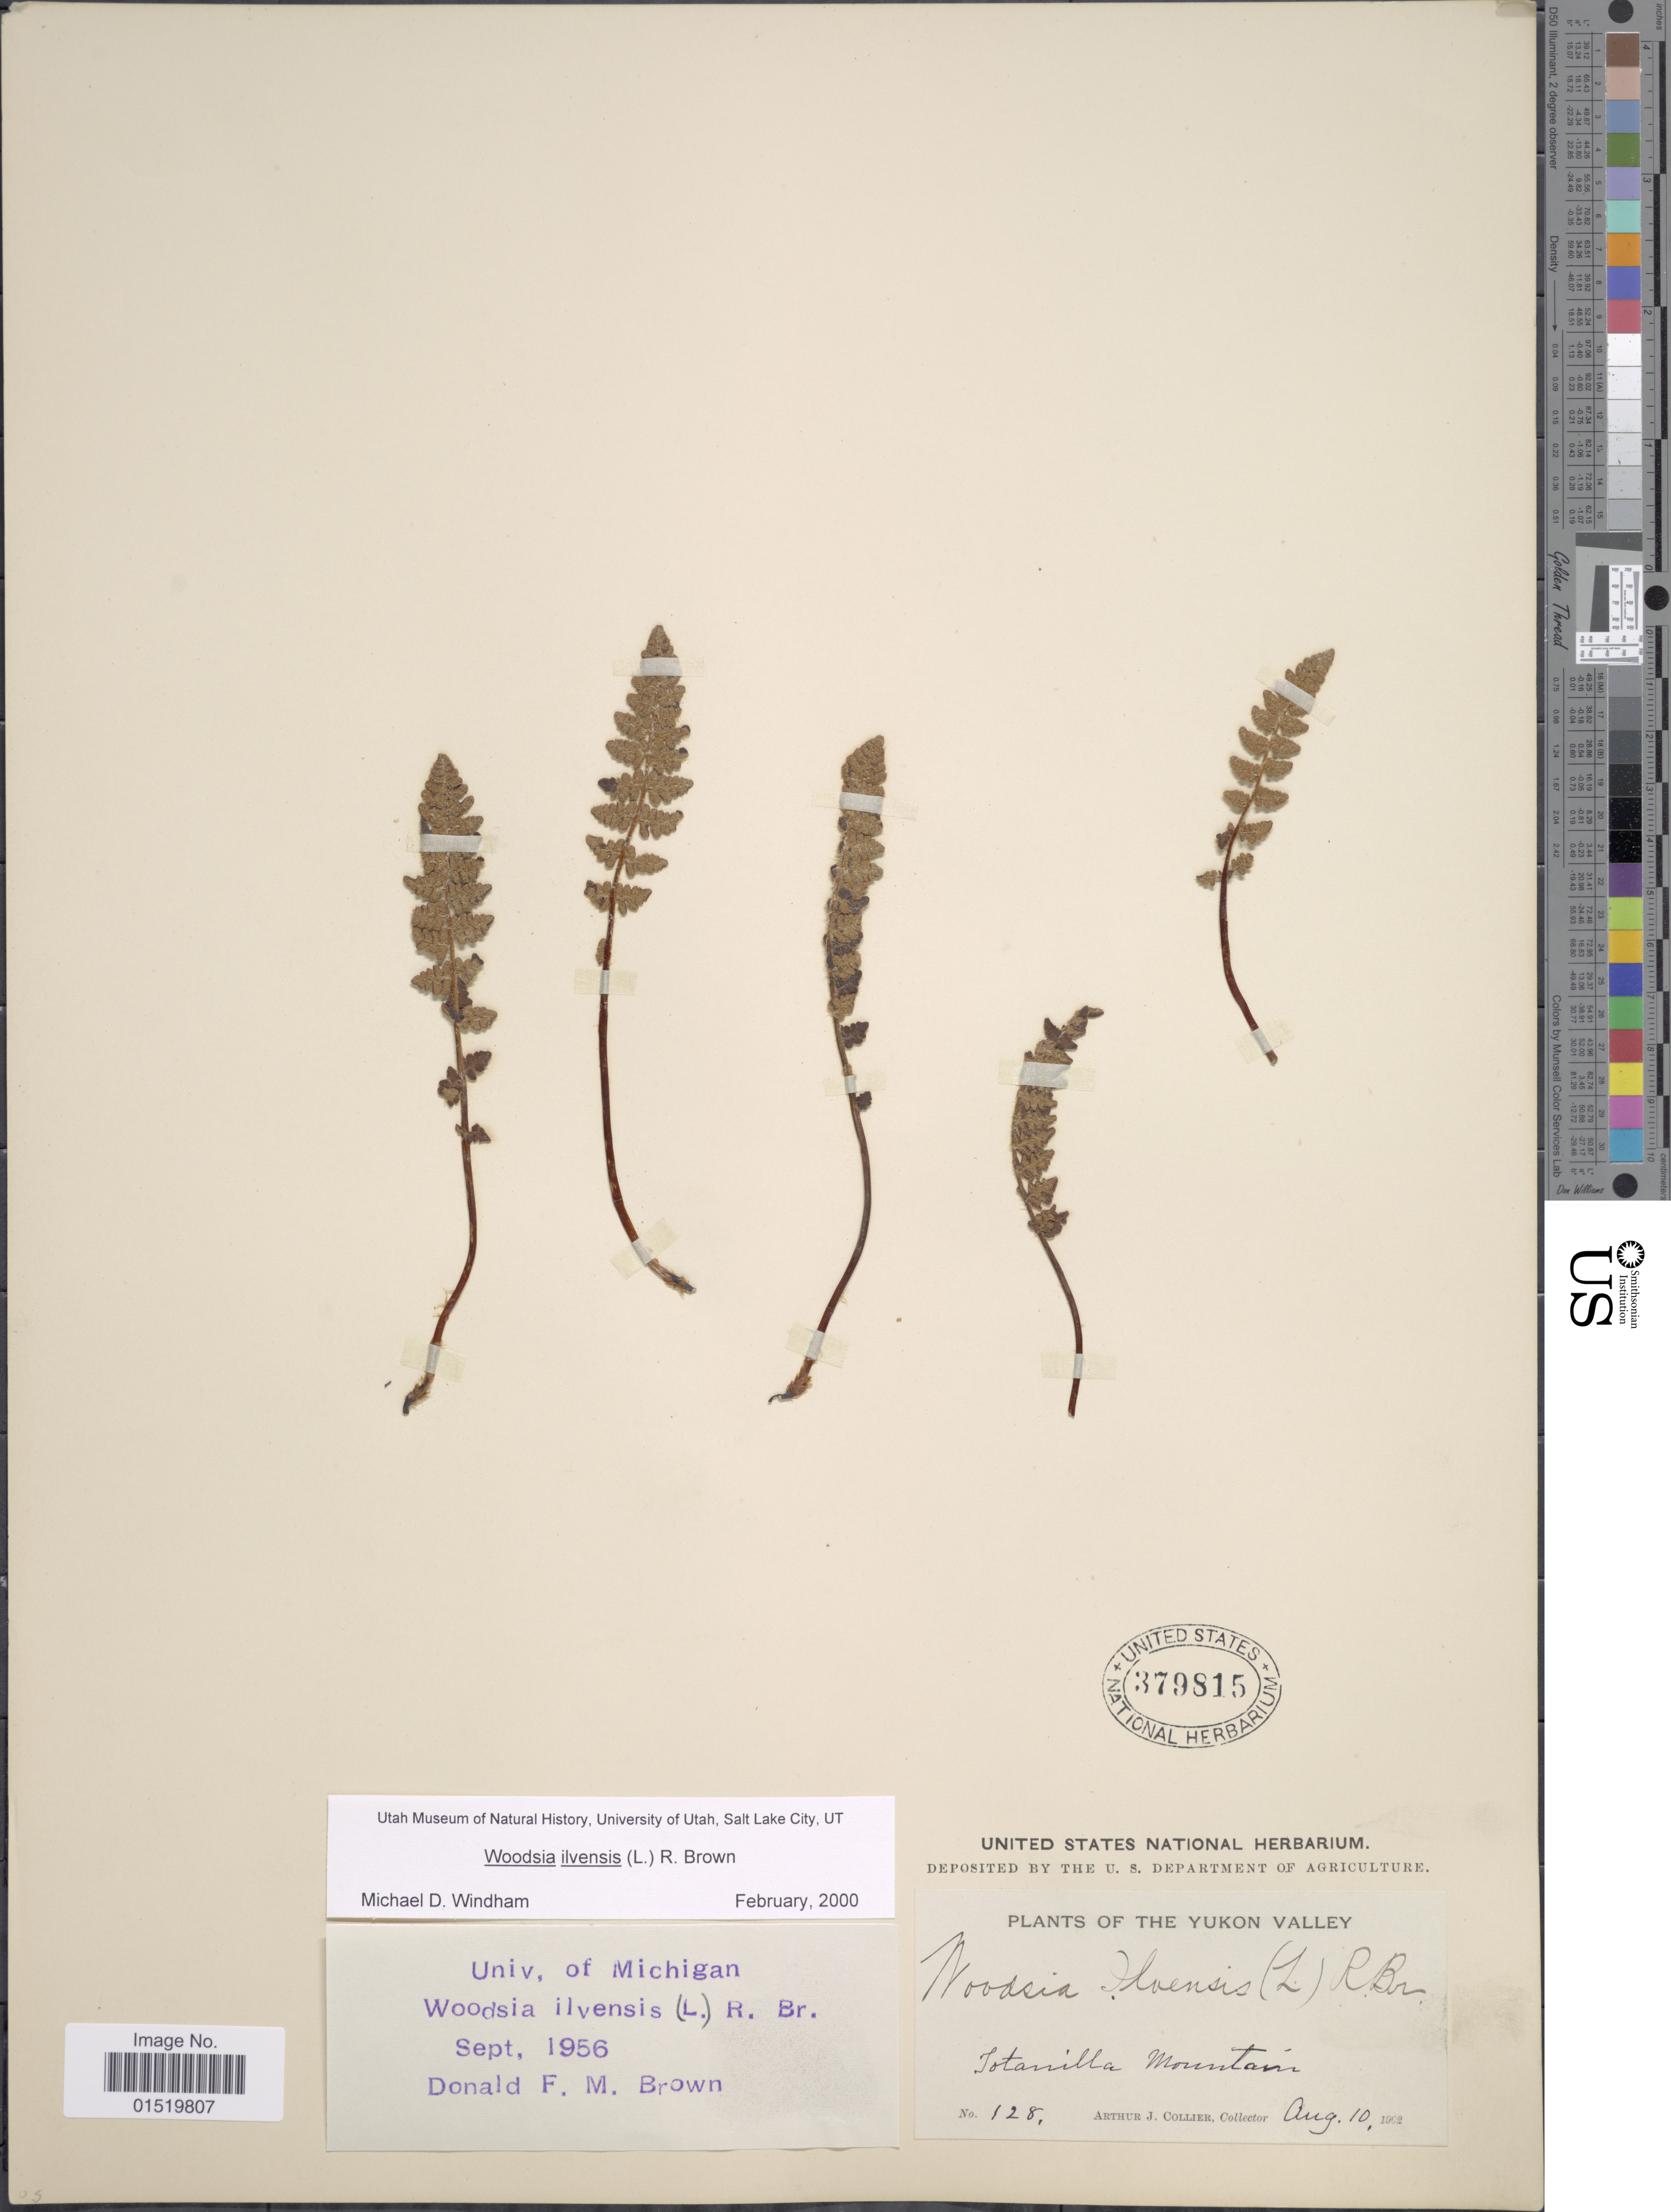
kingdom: Plantae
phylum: Tracheophyta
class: Polypodiopsida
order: Polypodiales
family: Woodsiaceae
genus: Woodsia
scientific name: Woodsia ilvensis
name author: (L.) R. Br.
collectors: A. Collier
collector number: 128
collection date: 1902-08-10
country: Canada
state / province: Yukon Territory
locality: Yukon Valley, Jotanilla Mountain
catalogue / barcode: US 379815